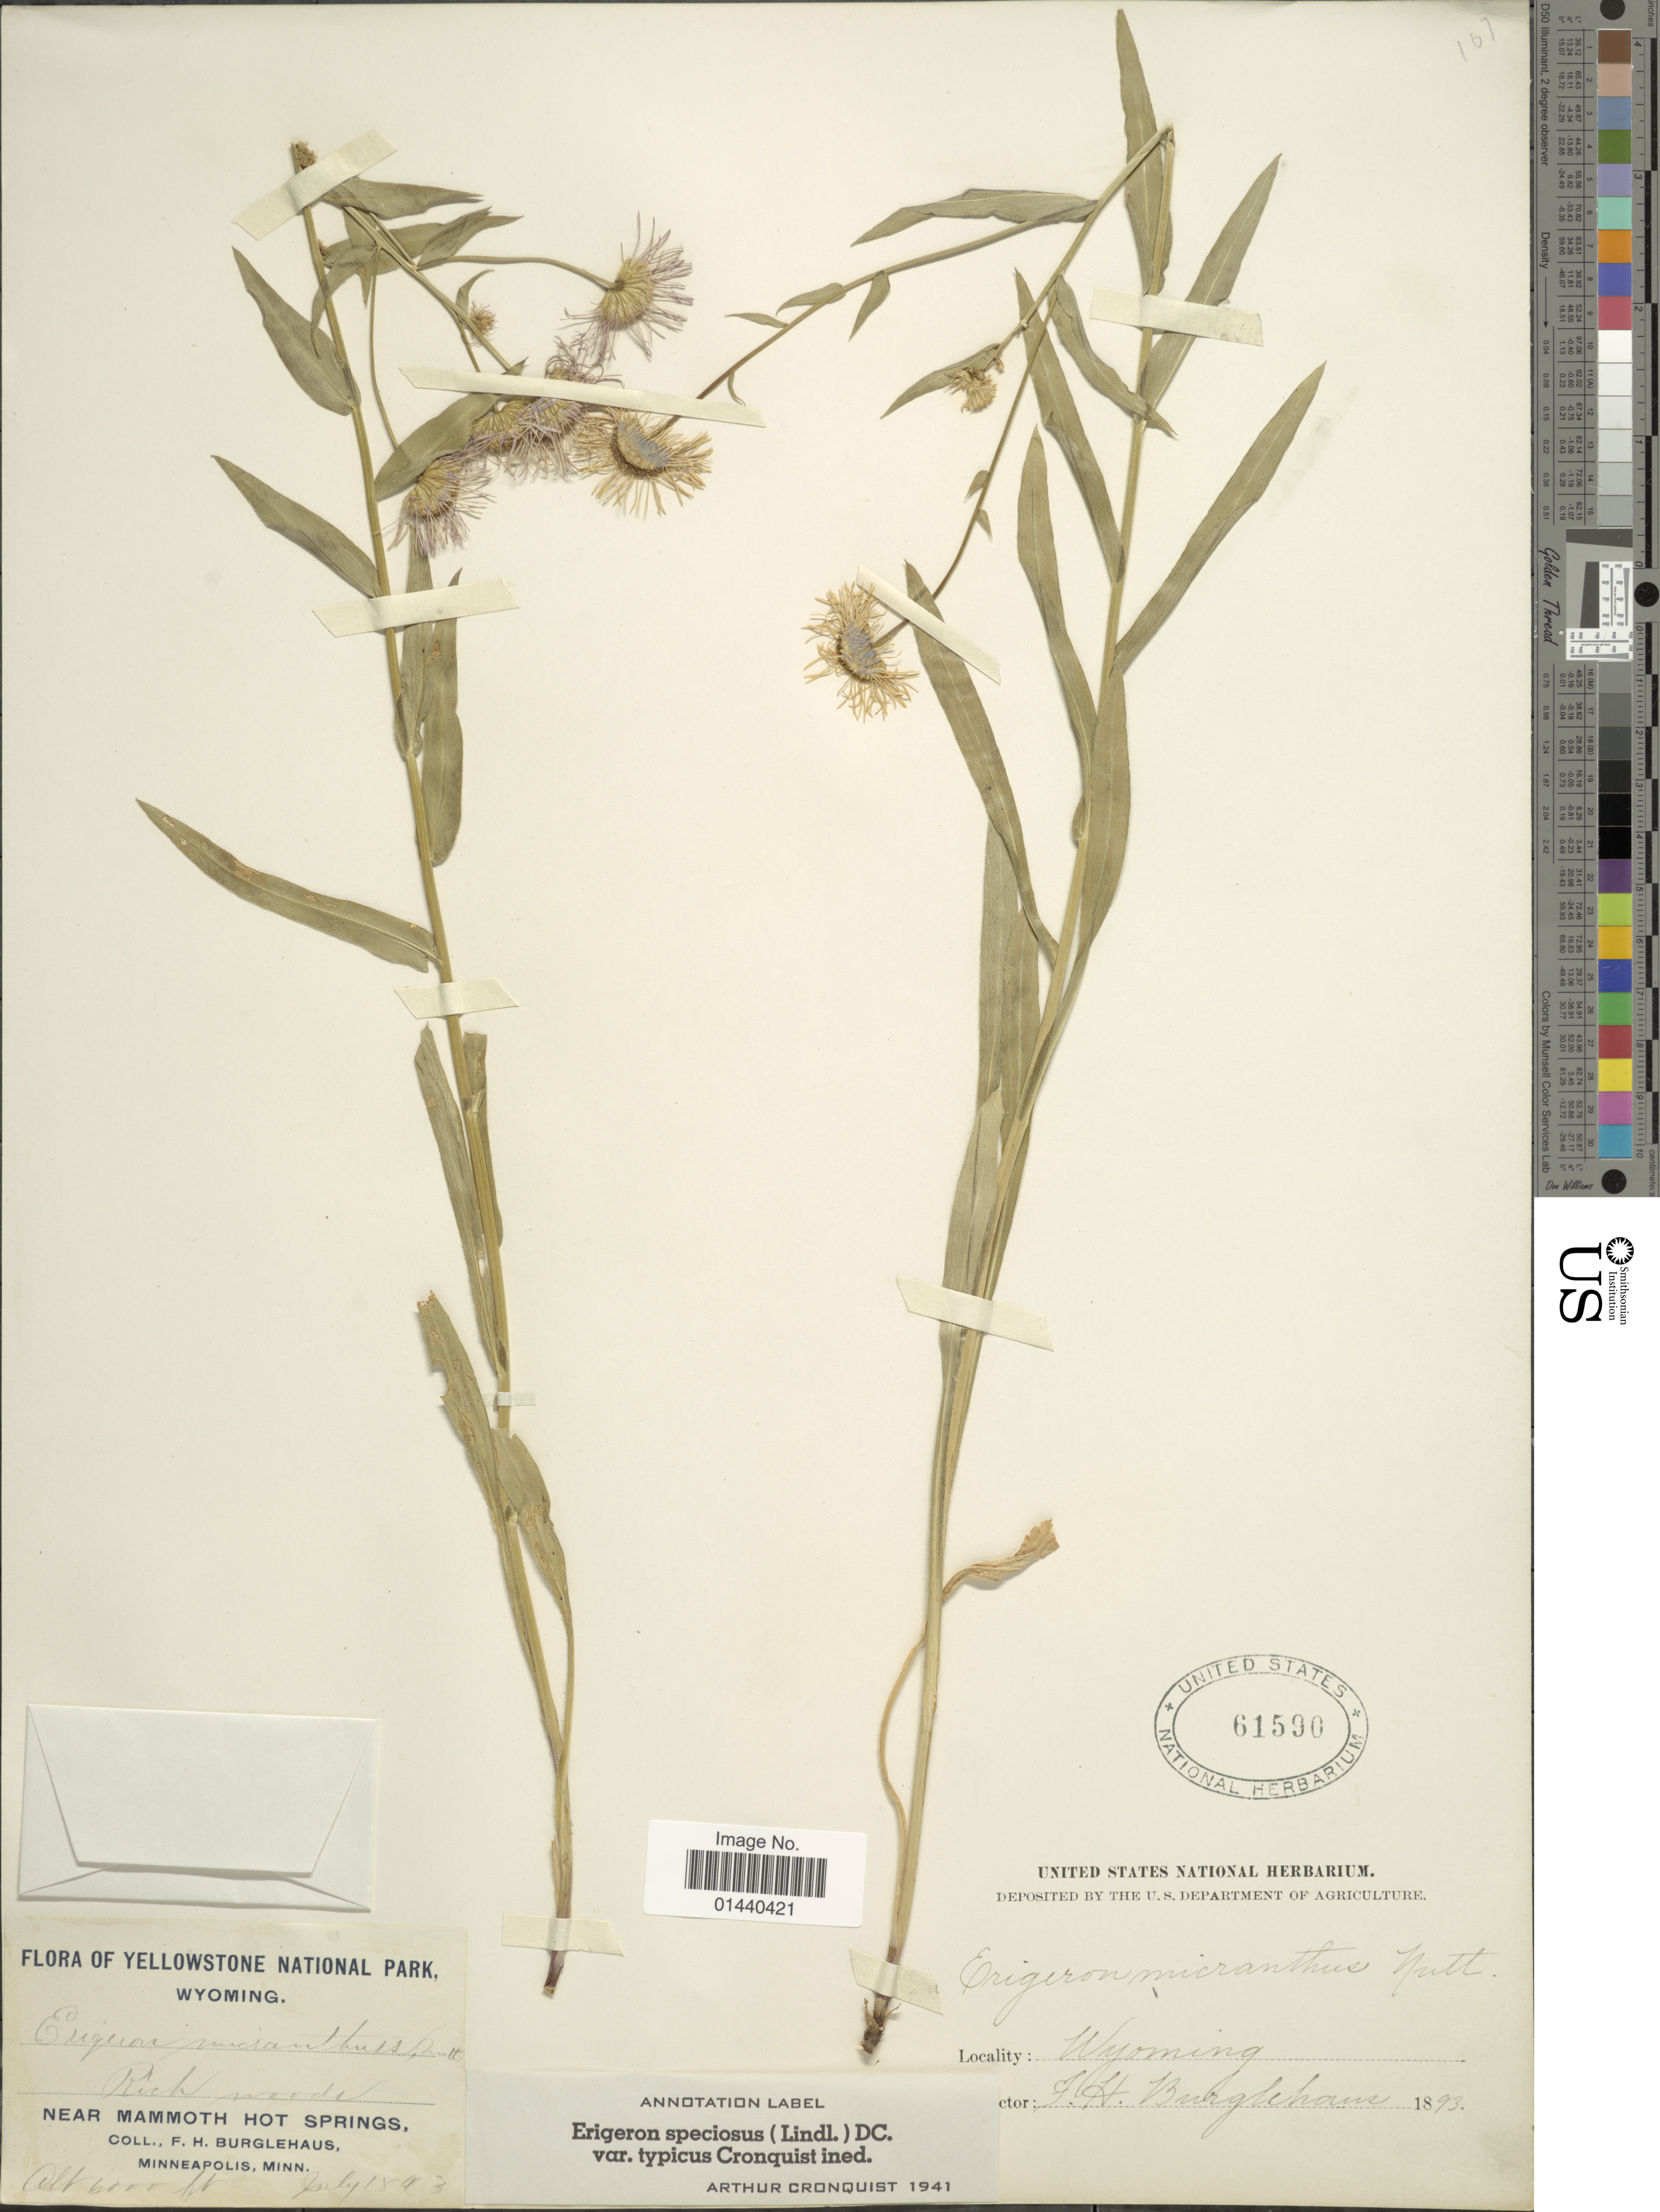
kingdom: Plantae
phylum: Tracheophyta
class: Magnoliopsida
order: Asterales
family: Asteraceae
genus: Erigeron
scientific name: Erigeron speciosus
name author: (Lindl.) DC.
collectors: F. Burglehaus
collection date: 1893-07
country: United States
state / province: Wyoming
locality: Yellowstone National Park. Near Mammoth Hot Springs.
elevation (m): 1829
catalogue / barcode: US 61590